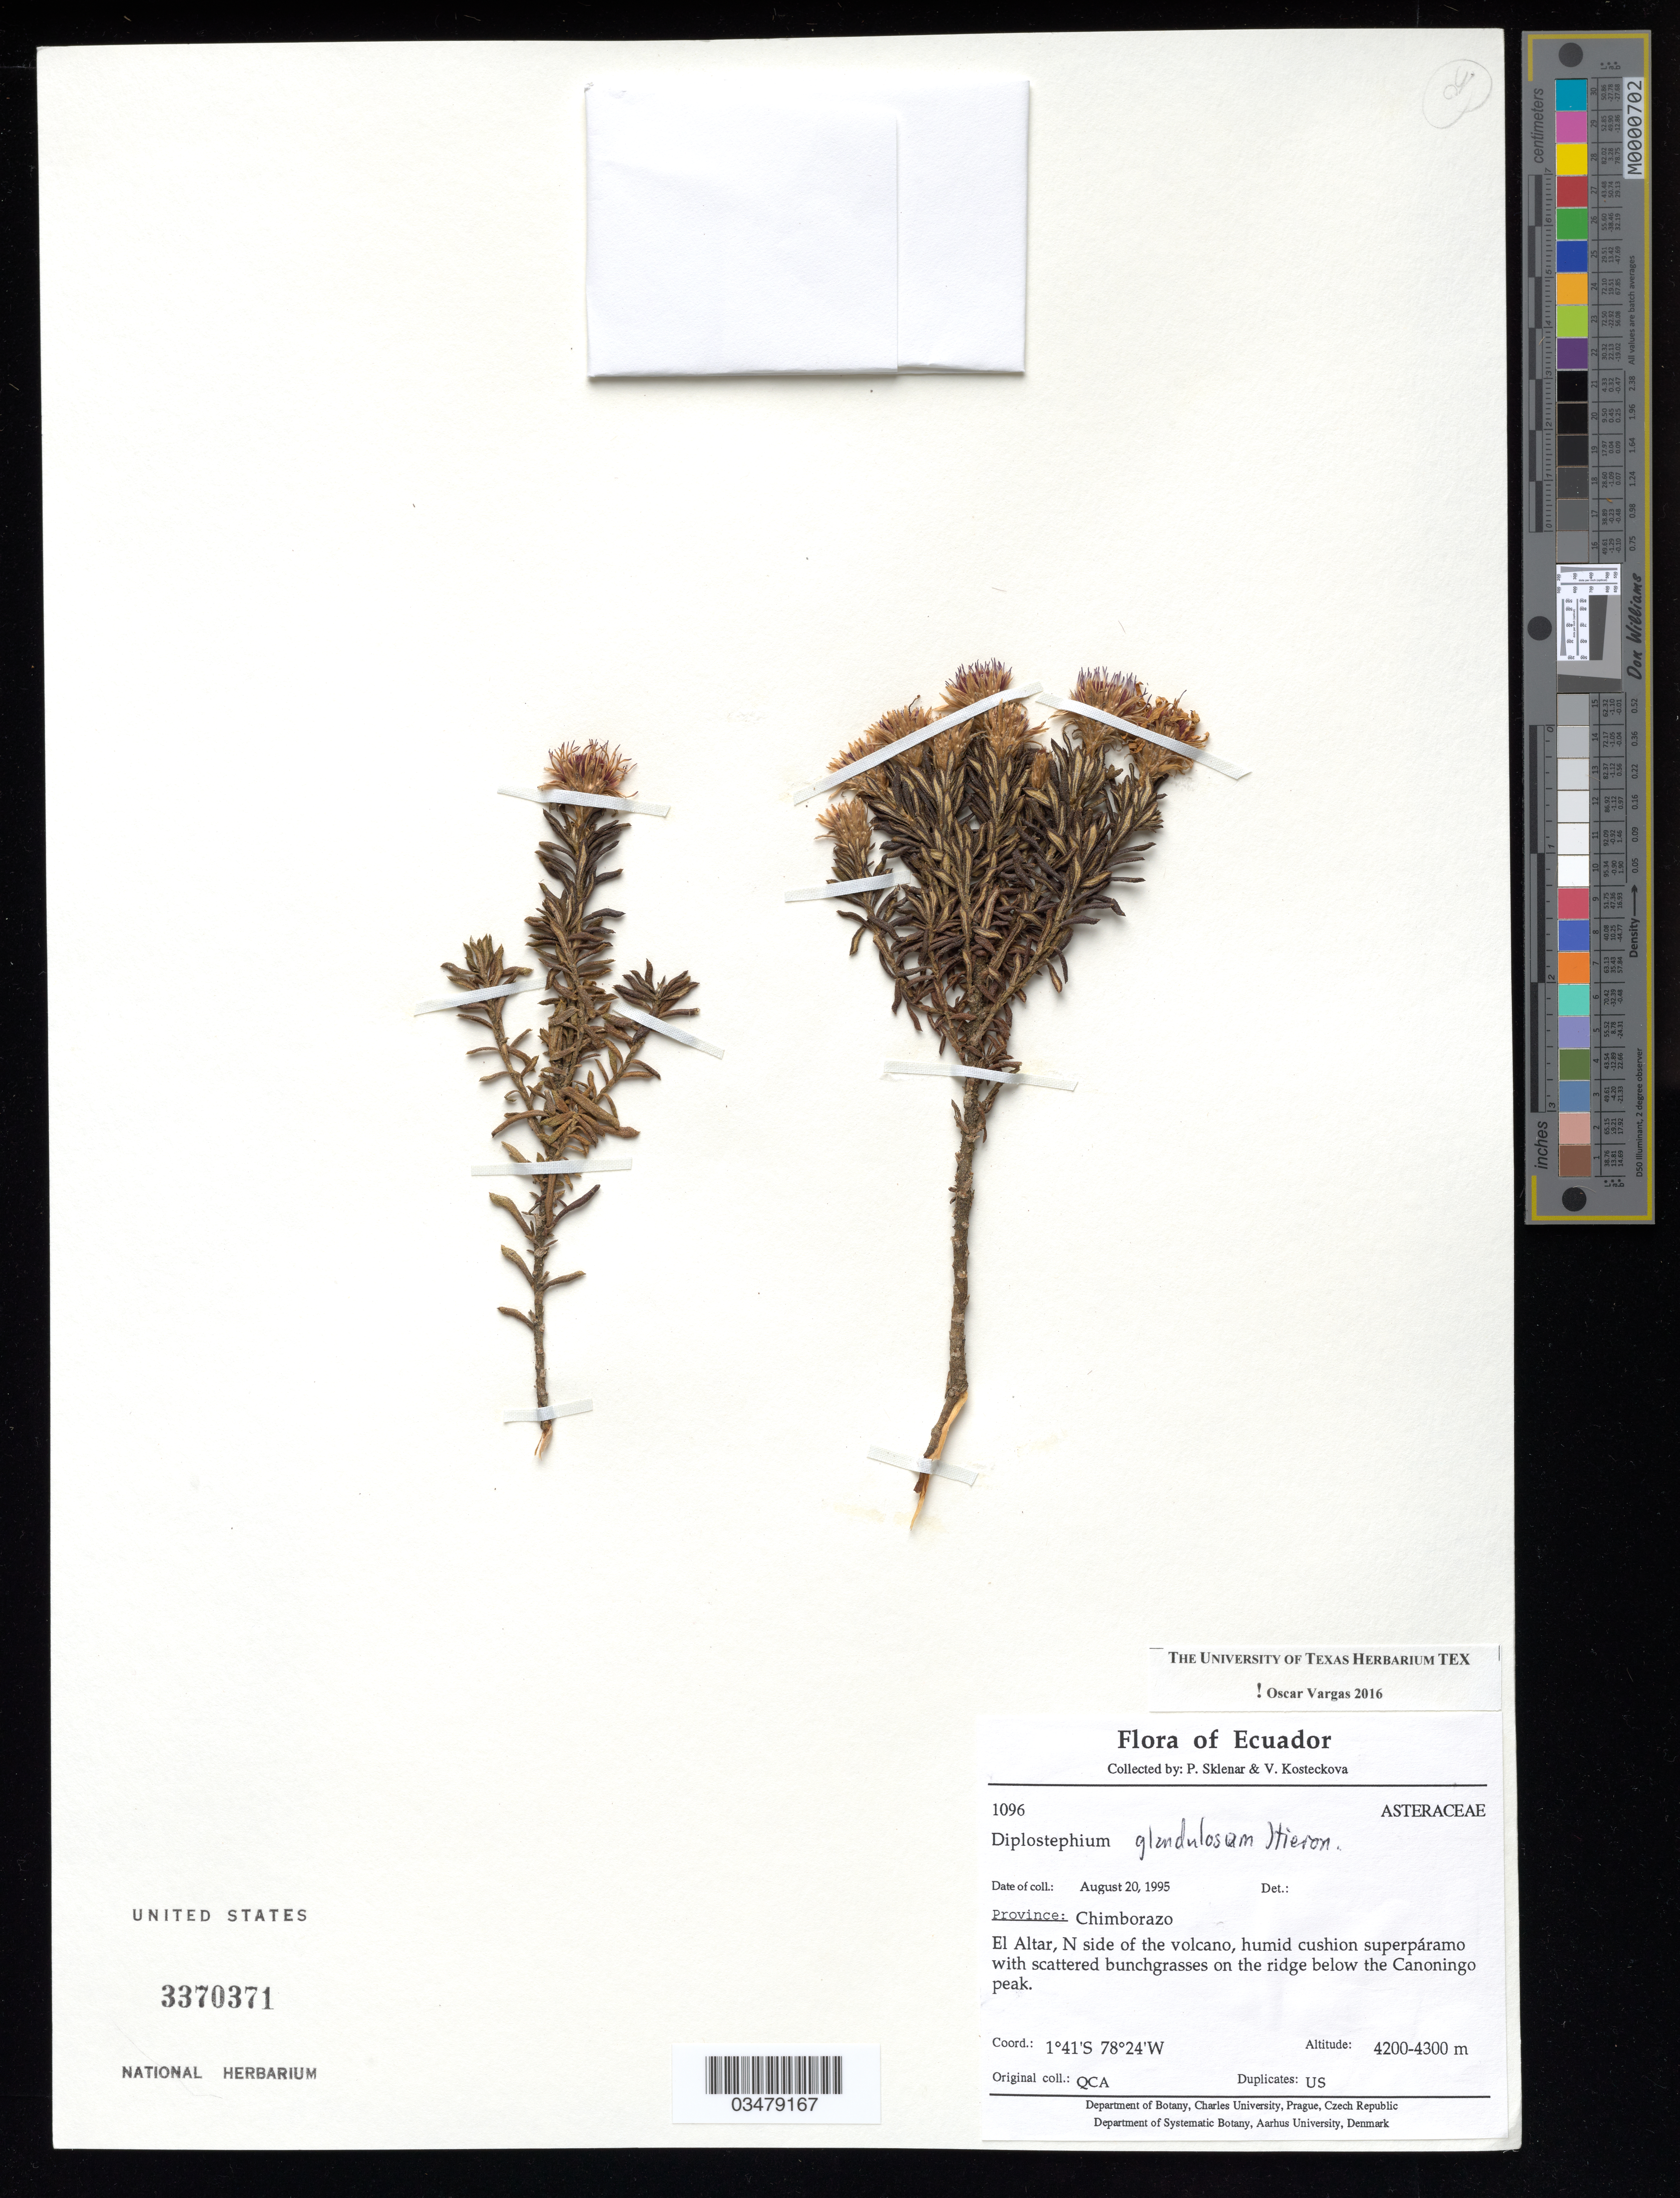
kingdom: Plantae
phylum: Tracheophyta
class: Magnoliopsida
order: Asterales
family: Asteraceae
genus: Diplostephium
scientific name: Diplostephium glandulosum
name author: Hieron.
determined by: Vargas, Oscar M.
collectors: P. Sklenár & V. Kosteckova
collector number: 1096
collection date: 1995-08-20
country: Ecuador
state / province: Chimborazo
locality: El Altar, N side of the volcano, transition between the grass paramo and a humid cushion (super) paramo on the ridge below the Canoningo peak.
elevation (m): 4200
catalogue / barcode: US 3370371